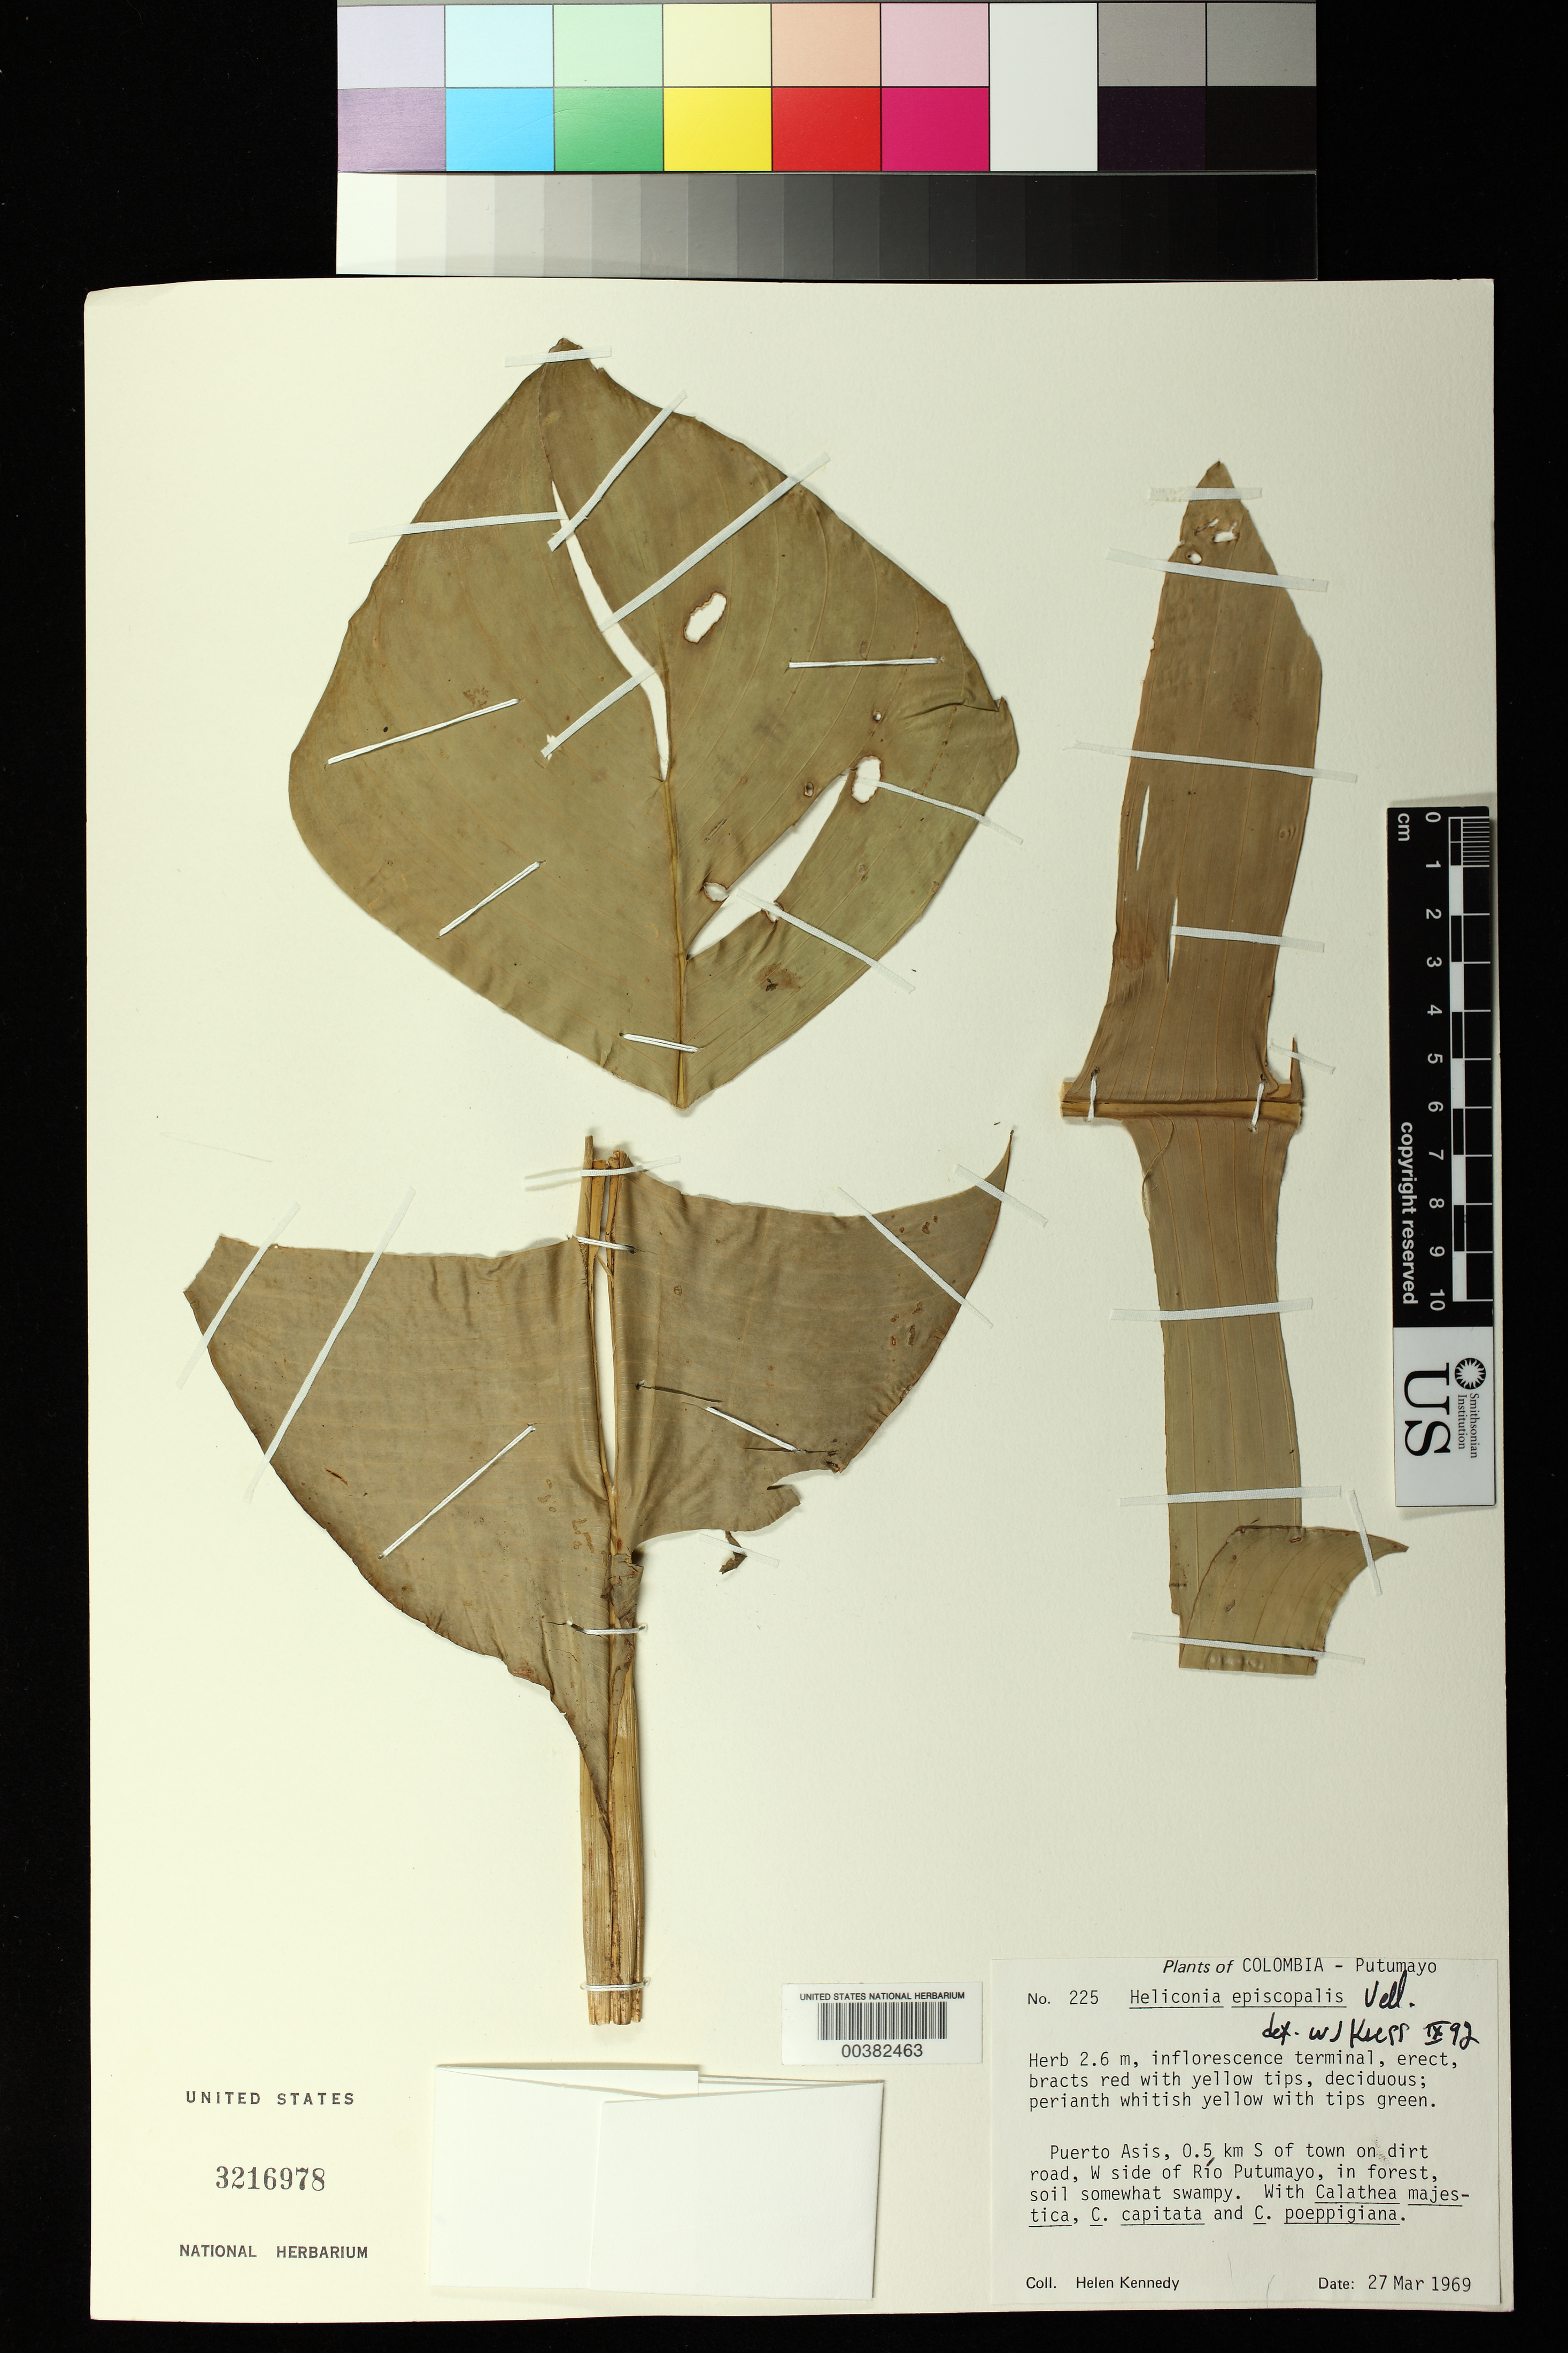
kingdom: Plantae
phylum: Tracheophyta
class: Liliopsida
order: Zingiberales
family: Heliconiaceae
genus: Heliconia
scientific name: Heliconia episcopalis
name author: Vell.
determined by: Kress, W. J., (US), Smithsonian Institution - National Museum of Natural History (UNITED STATES)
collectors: H. Kennedy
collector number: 225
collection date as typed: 27 Mar 1969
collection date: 1969-03-27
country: Colombia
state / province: Putumayo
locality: Puerto Asis, S of town. W side of Rio Putumayo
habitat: Forest, swampy soil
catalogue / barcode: US 3216978